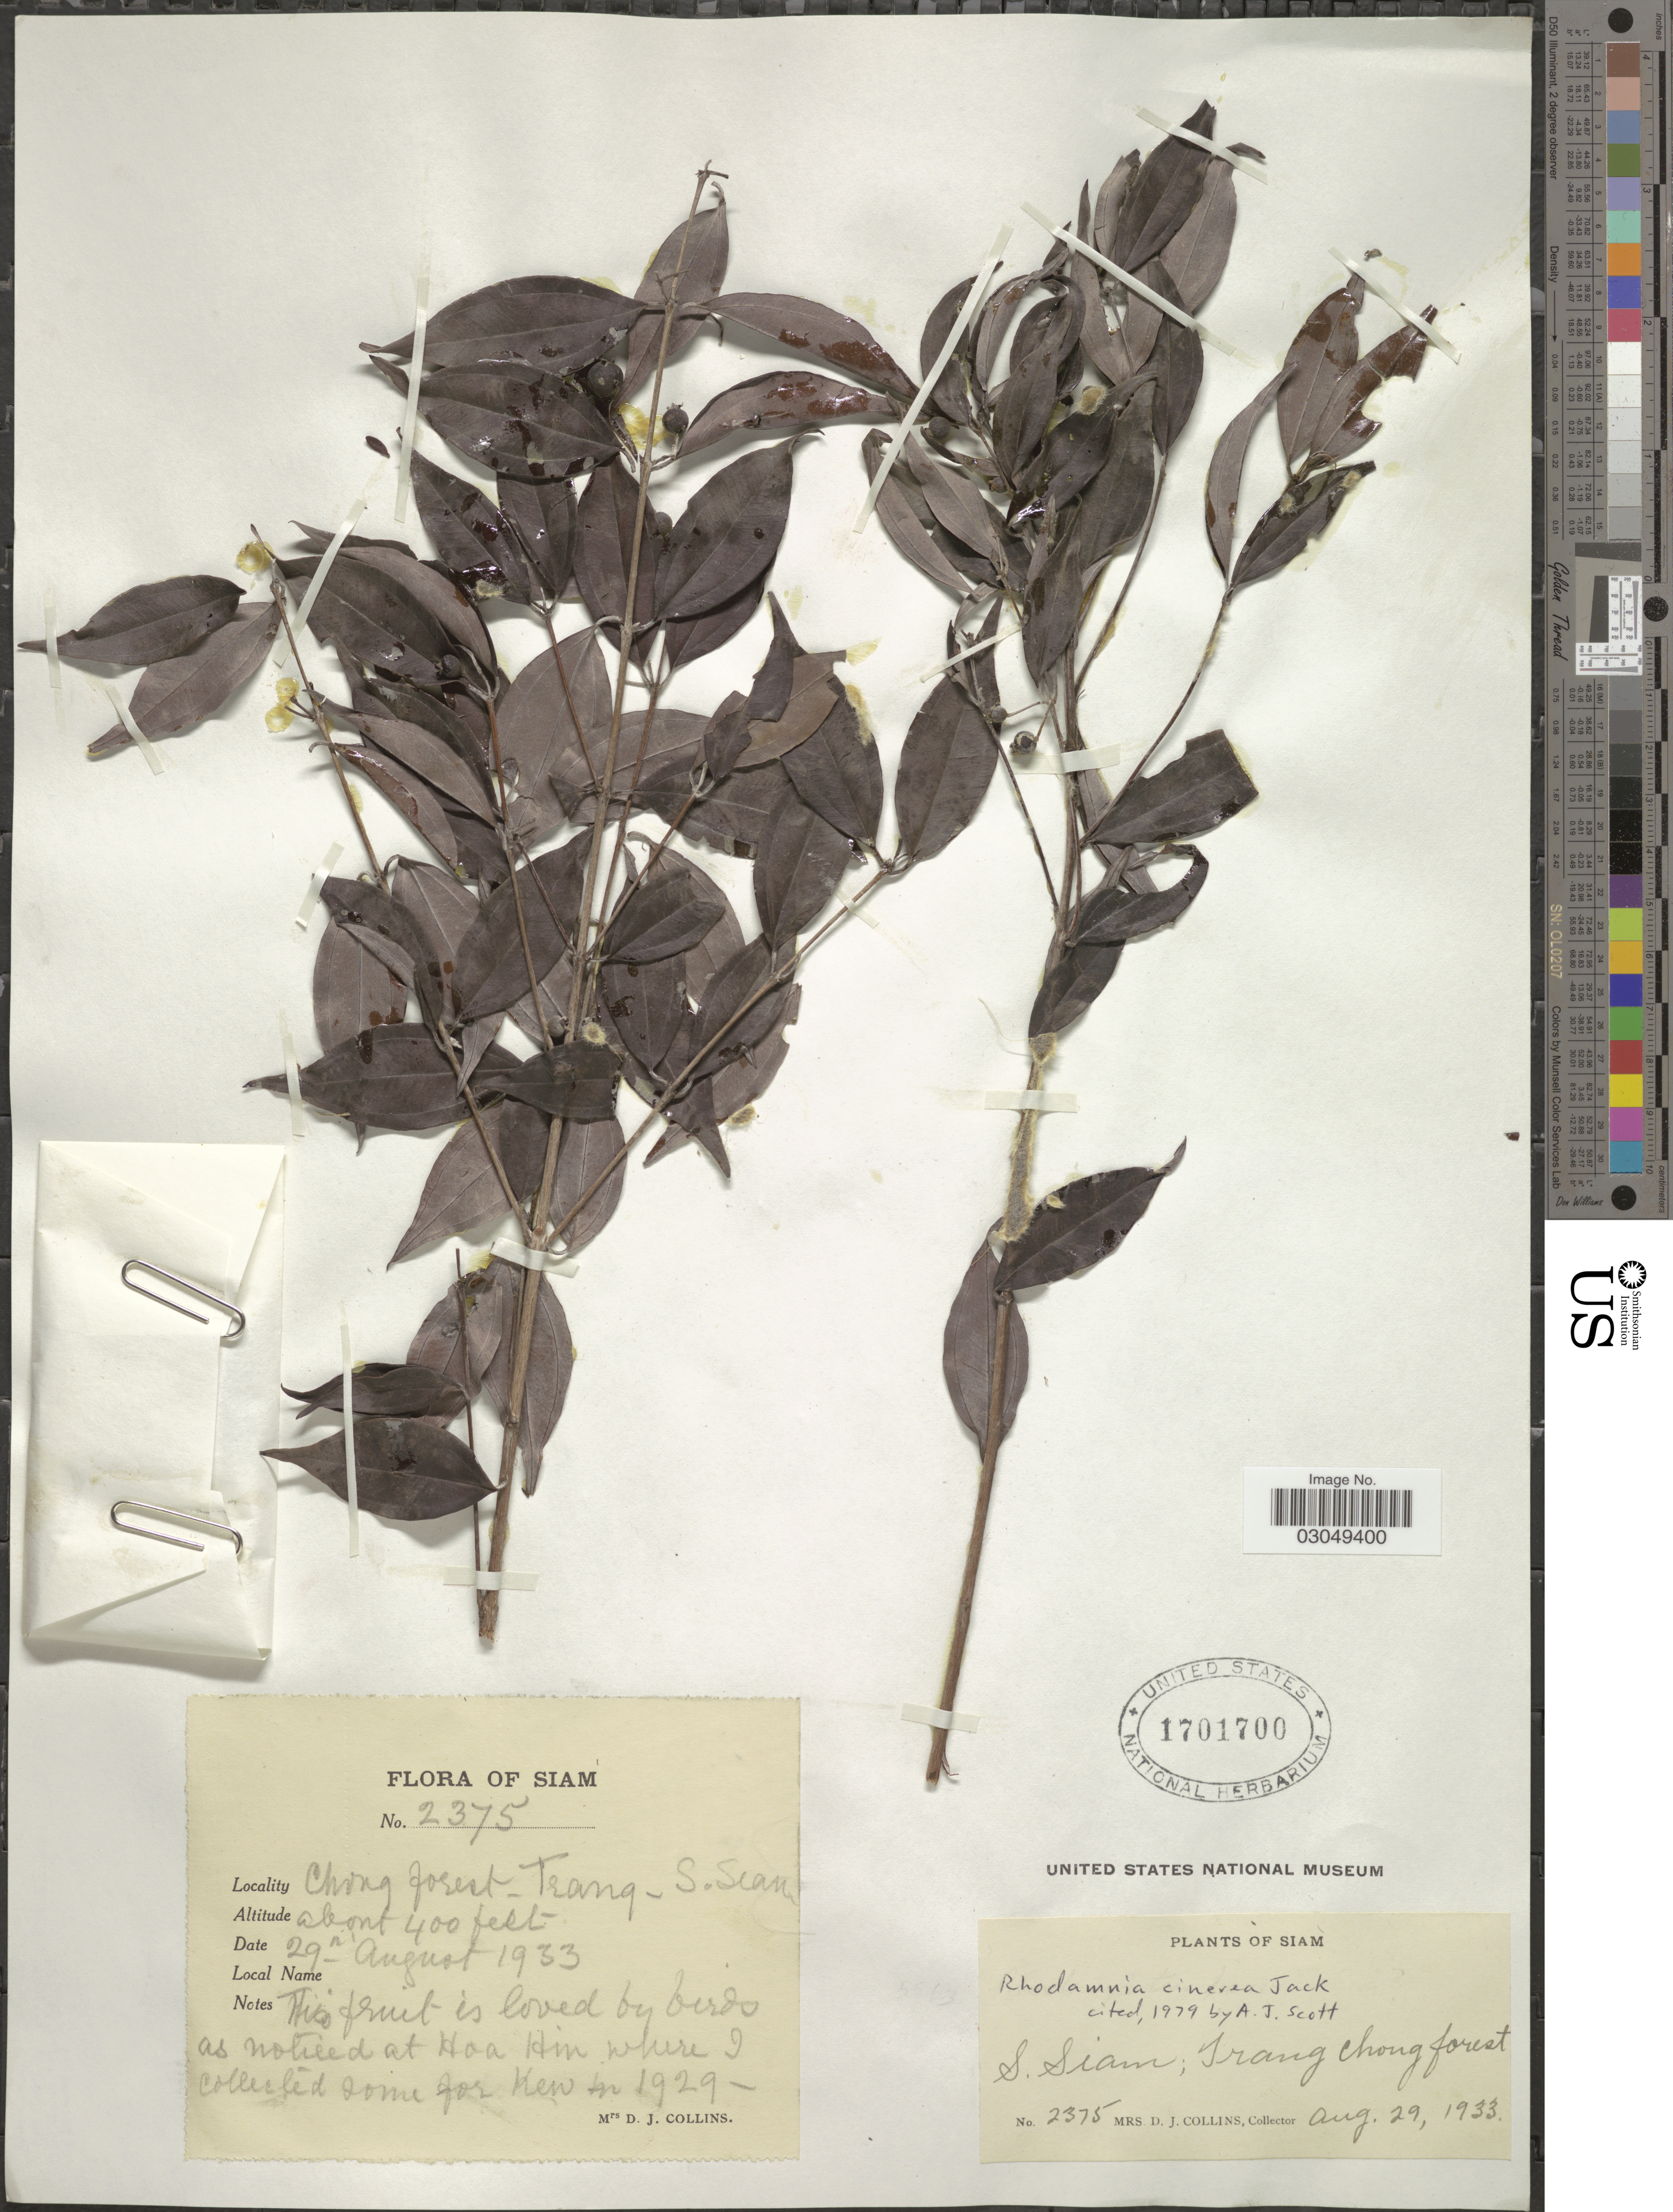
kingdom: Plantae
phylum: Tracheophyta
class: Magnoliopsida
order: Myrtales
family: Myrtaceae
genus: Rhodamnia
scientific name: Rhodamnia cinerea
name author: Jack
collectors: Mrs. D. J. Collins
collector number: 2375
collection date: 1933-08-29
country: Thailand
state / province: Trang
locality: Siam. S. Siam; Trang Chong forest.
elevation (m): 122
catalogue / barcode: US 1701700